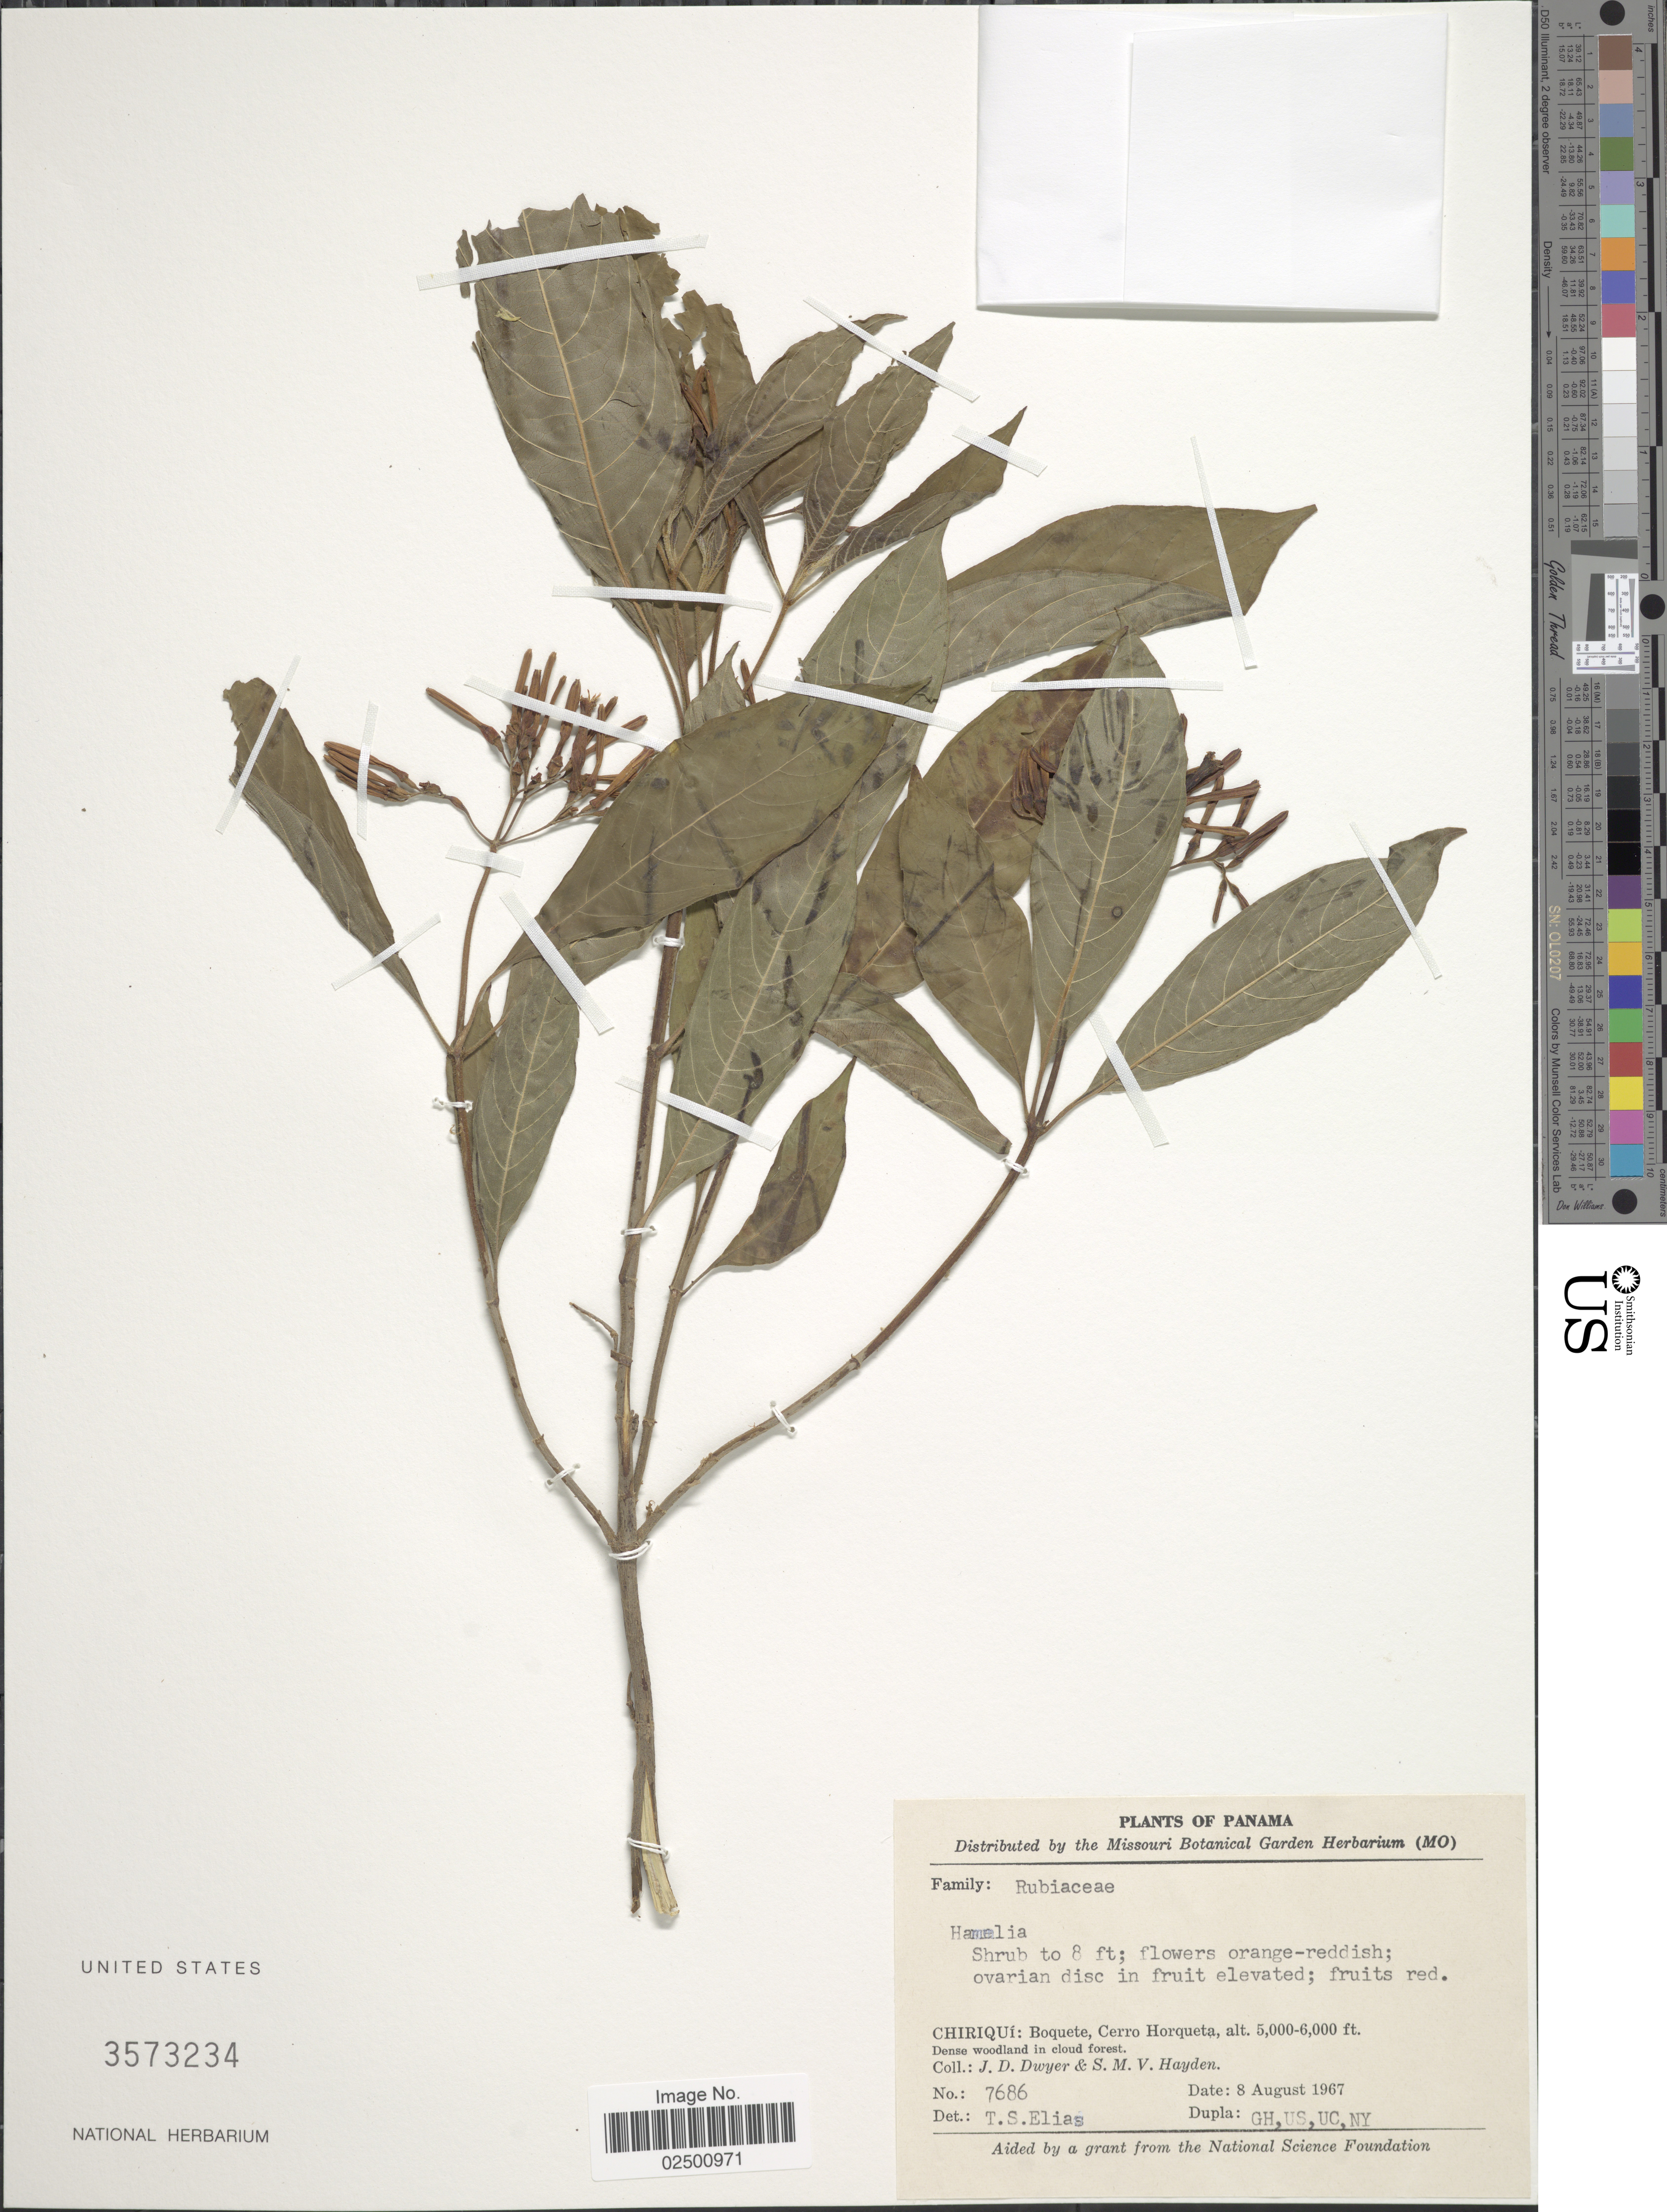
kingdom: Plantae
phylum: Tracheophyta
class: Magnoliopsida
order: Gentianales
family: Rubiaceae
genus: Hamelia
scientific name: Hamelia sp.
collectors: J. D. Dwyer & S. M. Hayden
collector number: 7686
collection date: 1967-08-08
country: Panama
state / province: Chiriqui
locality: Chiriqui: Boquete, Cerro Horqueta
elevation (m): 1524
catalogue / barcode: US 3573234